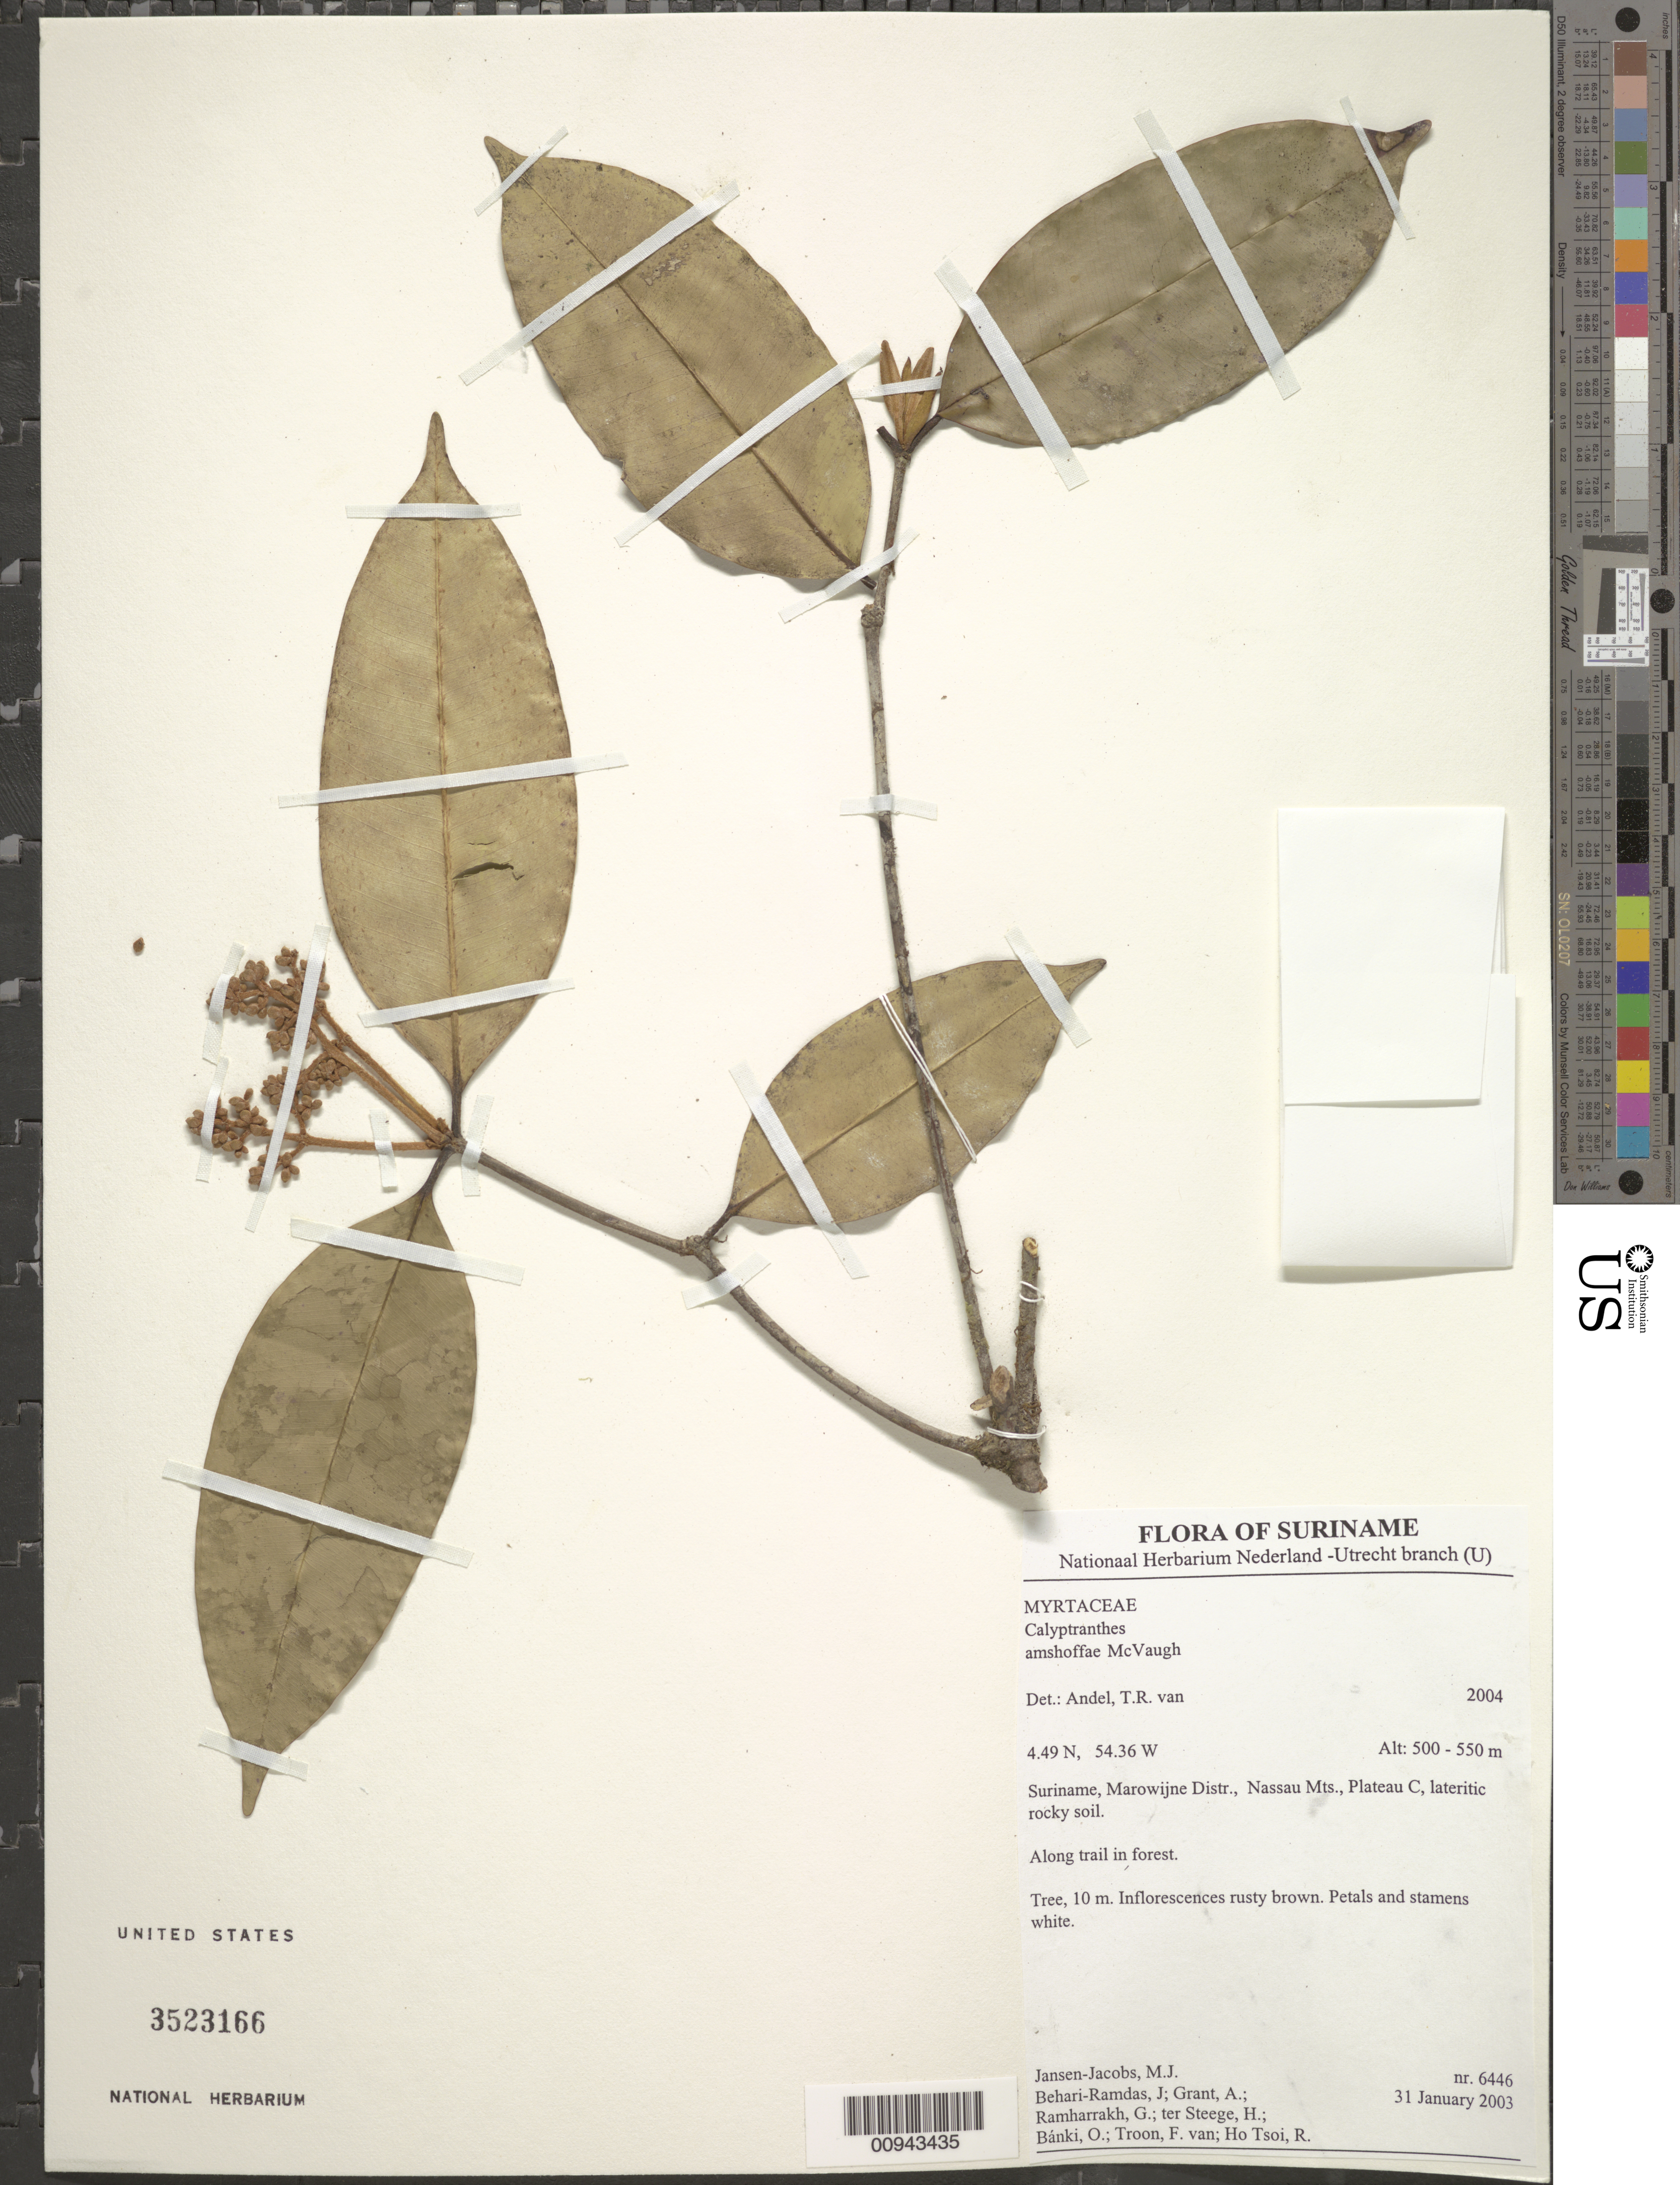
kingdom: Plantae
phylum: Tracheophyta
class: Magnoliopsida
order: Myrtales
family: Myrtaceae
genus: Myrcia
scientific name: Myrcia amshoffae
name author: (McVaugh) A.R. Lourenço & E. Lucas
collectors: M. J. Jansen-Jacobs, J. Behari-Ramdas, A. Grant, G. Ramharrakh, H. ter Steege, O. Bánki, F. Van Troon & R. Ho Tsoi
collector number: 6446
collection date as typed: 31-Jan-03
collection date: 2003-01-31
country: Suriname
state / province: Marowijne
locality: Nassau Mts., Plateau C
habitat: Lateritic rocky soil. Along trail in forest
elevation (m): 500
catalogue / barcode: US 3523166